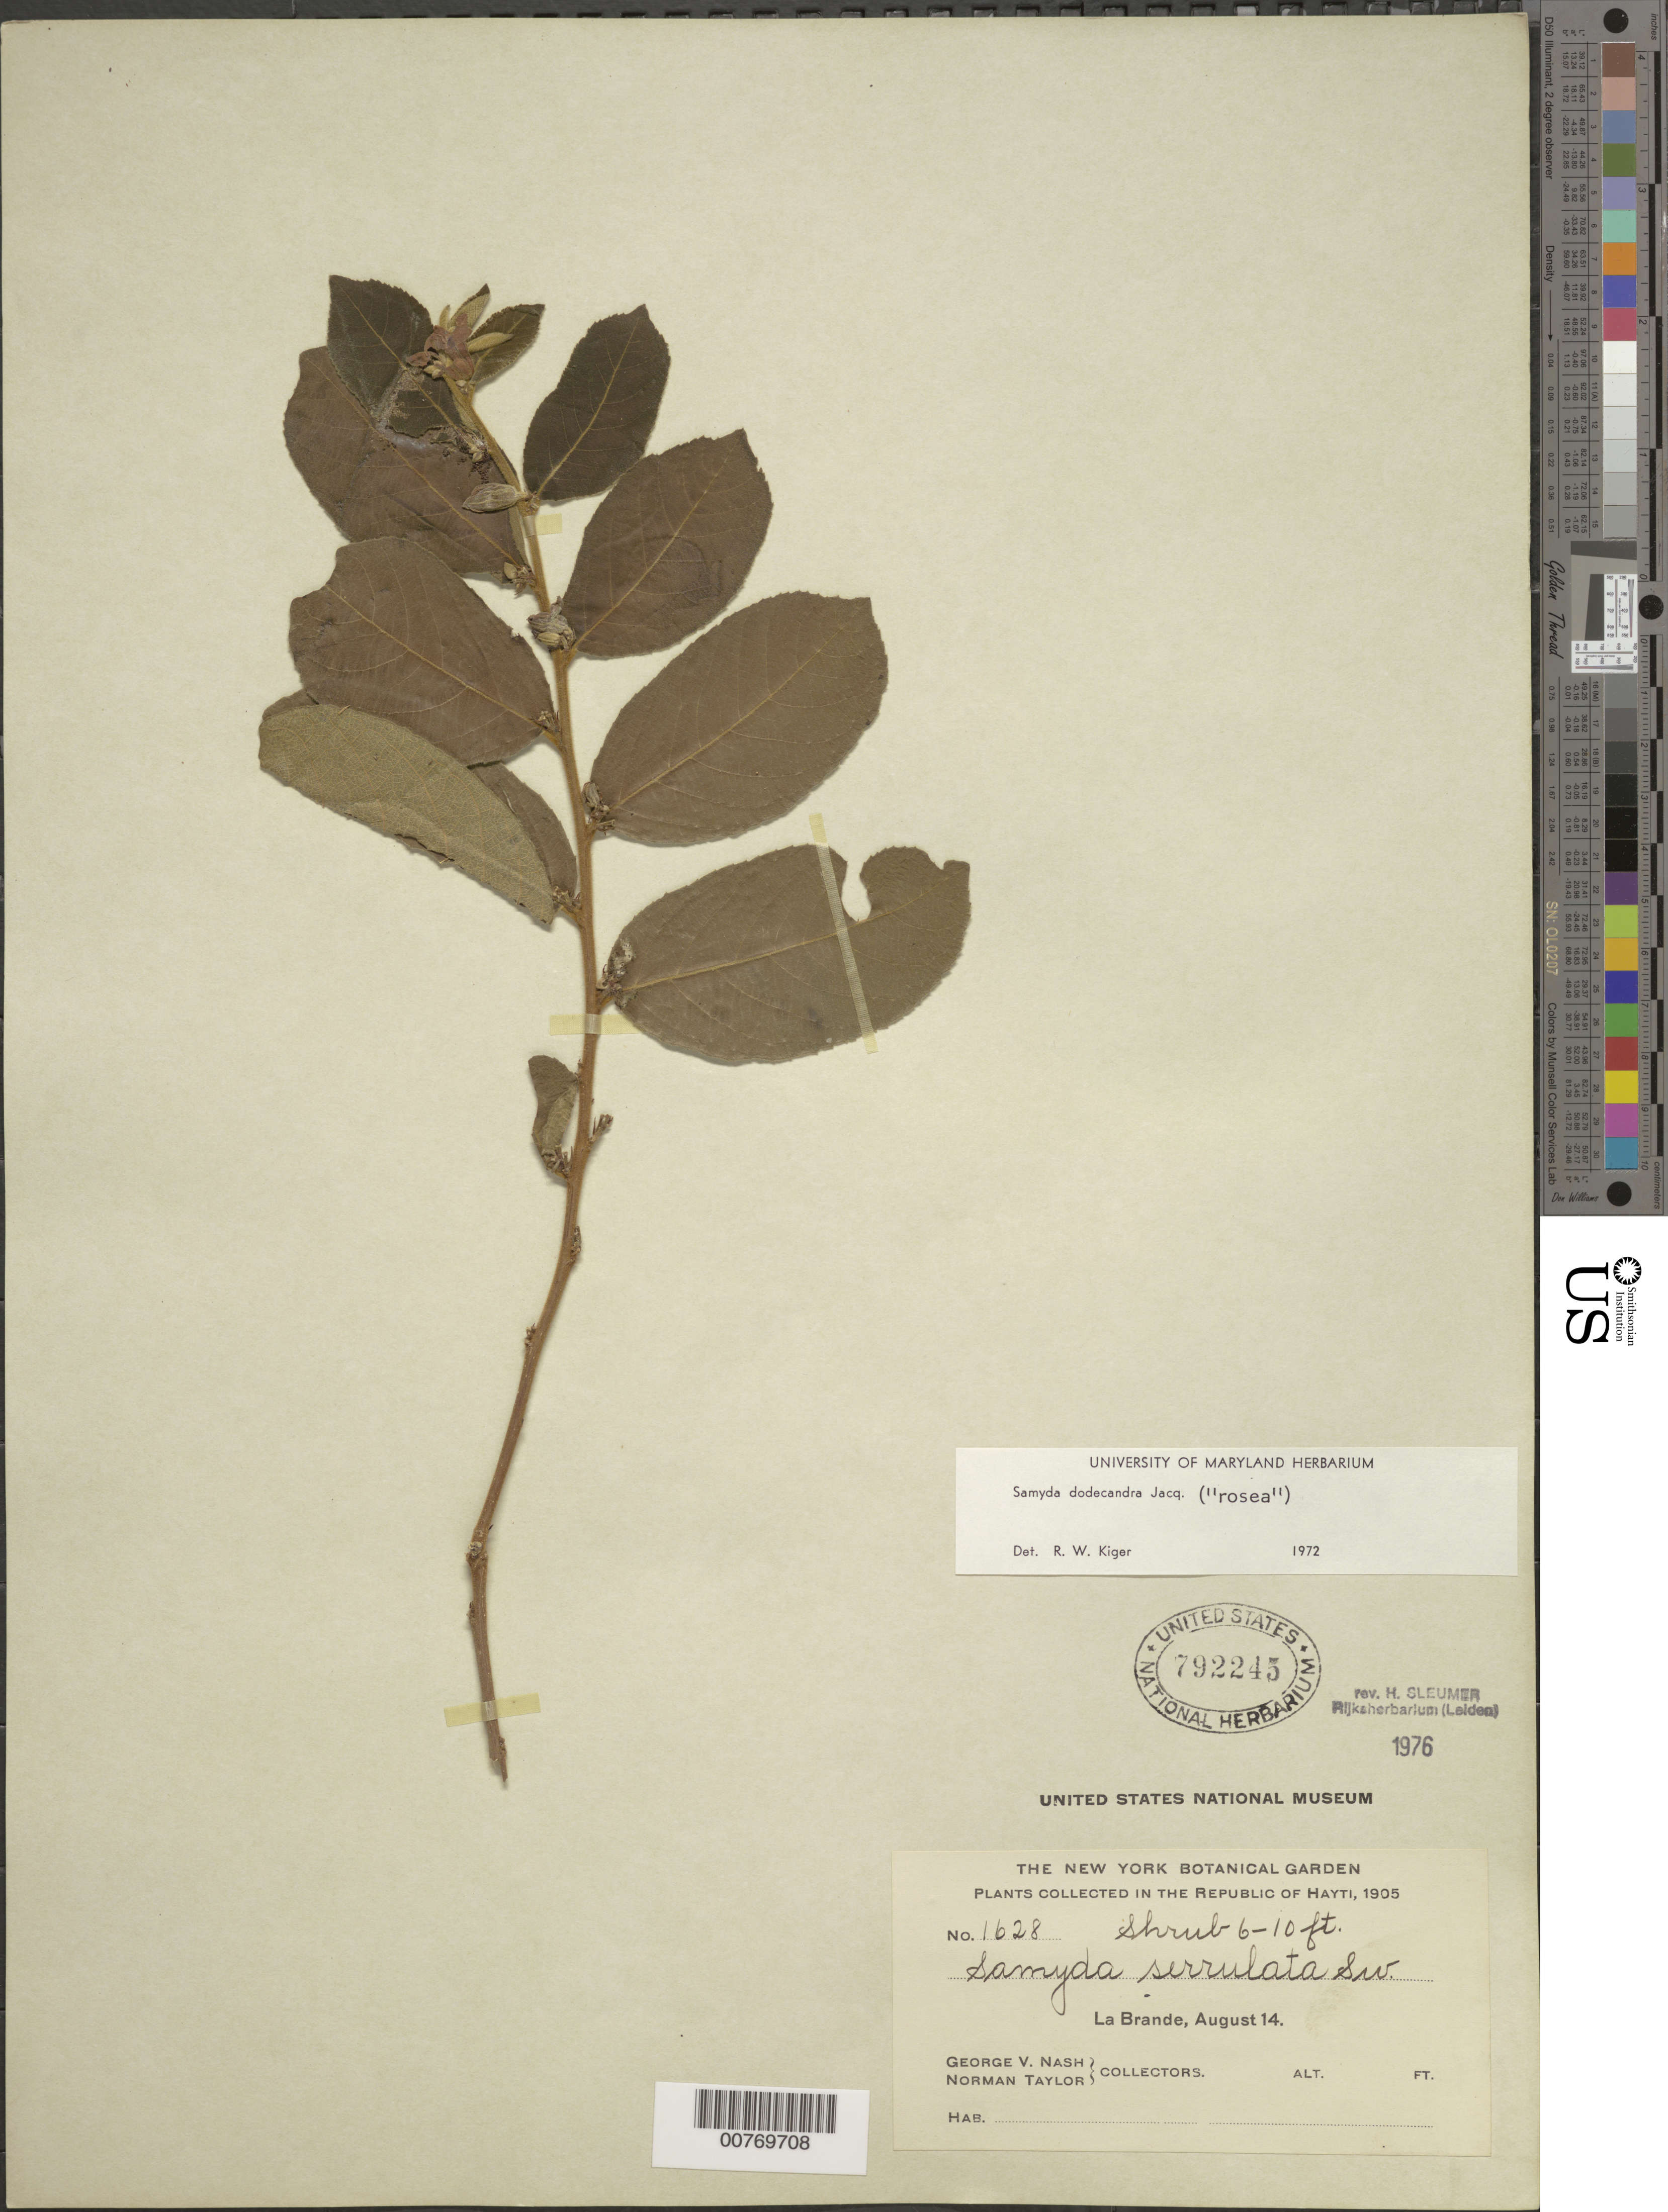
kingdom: Plantae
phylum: Tracheophyta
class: Magnoliopsida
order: Malpighiales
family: Salicaceae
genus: Casearia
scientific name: Casearia dodecandra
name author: (Jacq.) T. Samar. & M.H. Alford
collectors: G. V. Nash & N. Taylor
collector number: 1628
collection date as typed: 14 Aug 1905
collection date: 1905-08-14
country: Haiti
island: Hispaniola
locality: La Brande.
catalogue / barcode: US 792245